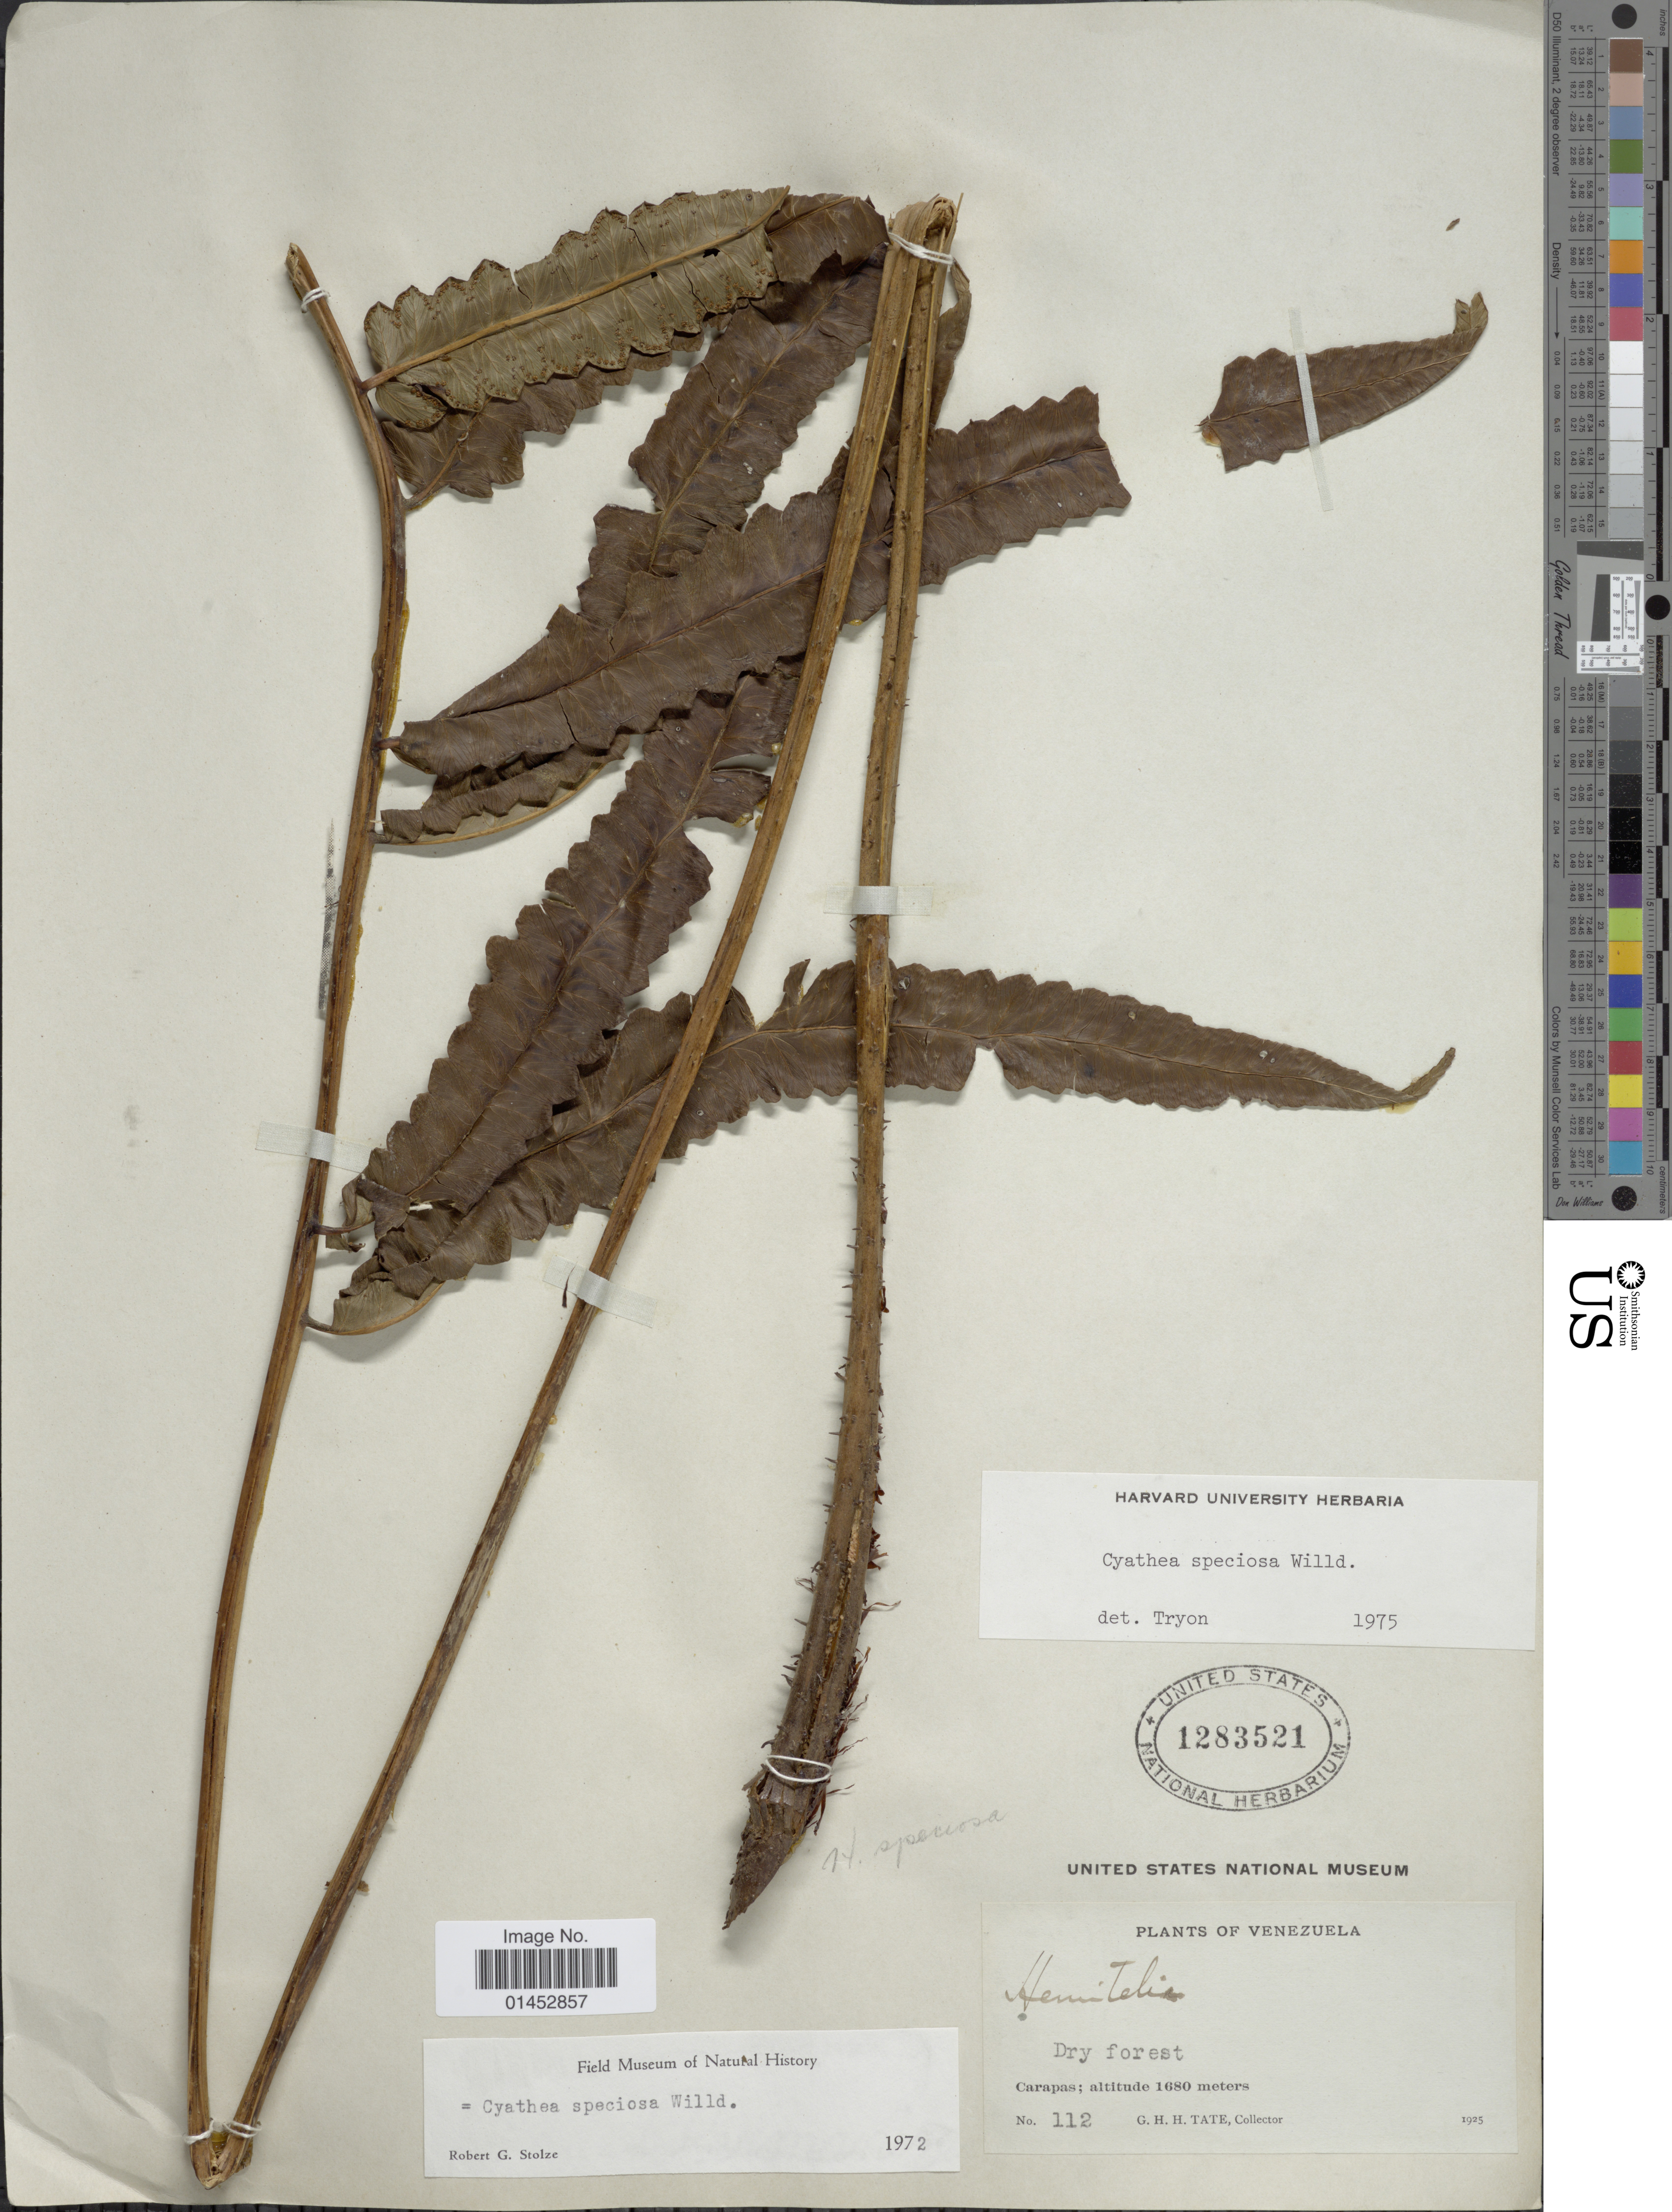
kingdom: Plantae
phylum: Tracheophyta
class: Polypodiopsida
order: Cyatheales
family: Cyatheaceae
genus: Cyathea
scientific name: Cyathea speciosa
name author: Humb. & Bonpl. ex Willd.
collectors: G. Tate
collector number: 112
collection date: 1925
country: Venezuela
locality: Carapas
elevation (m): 1680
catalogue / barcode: US 1283521